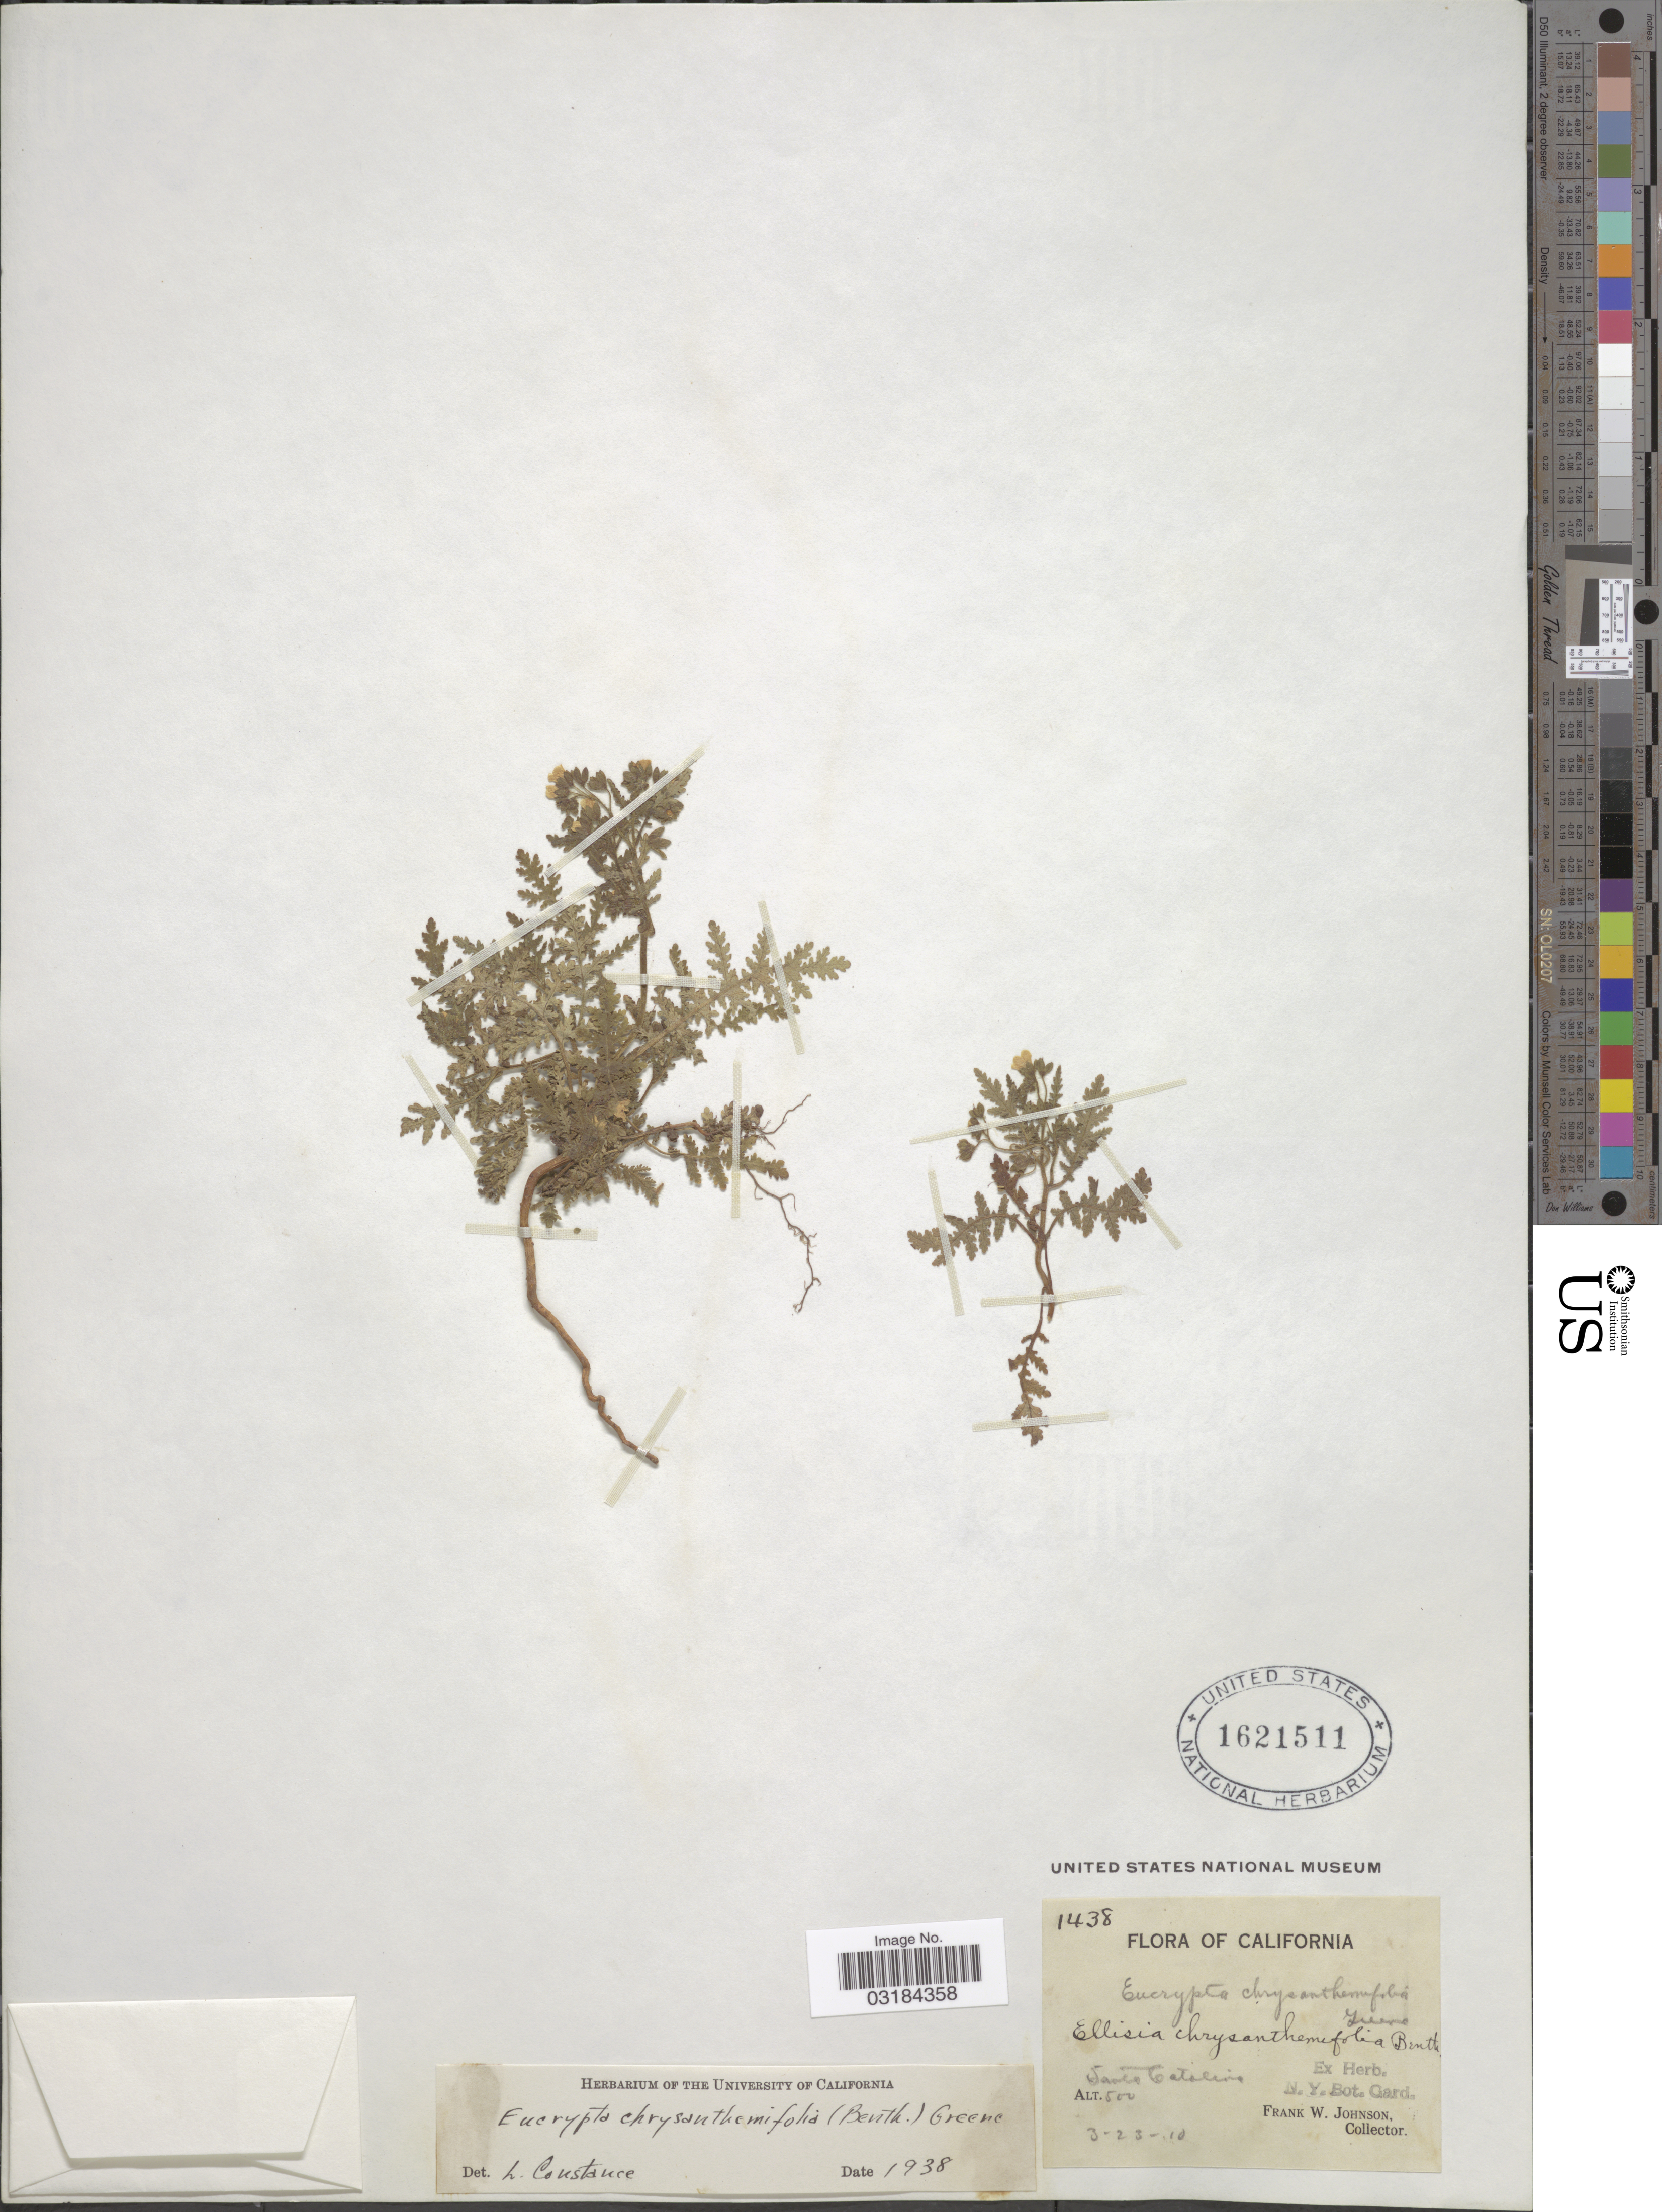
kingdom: Plantae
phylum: Tracheophyta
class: Magnoliopsida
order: Boraginales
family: Hydrophyllaceae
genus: Eucrypta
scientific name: Eucrypta chrysanthemifolia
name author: (Benth.) Greene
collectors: F. W. Johnson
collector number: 1438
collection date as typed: Transcribed d/m/y: 23/3/10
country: United States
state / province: California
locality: Santa Catalina.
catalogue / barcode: US 1621511